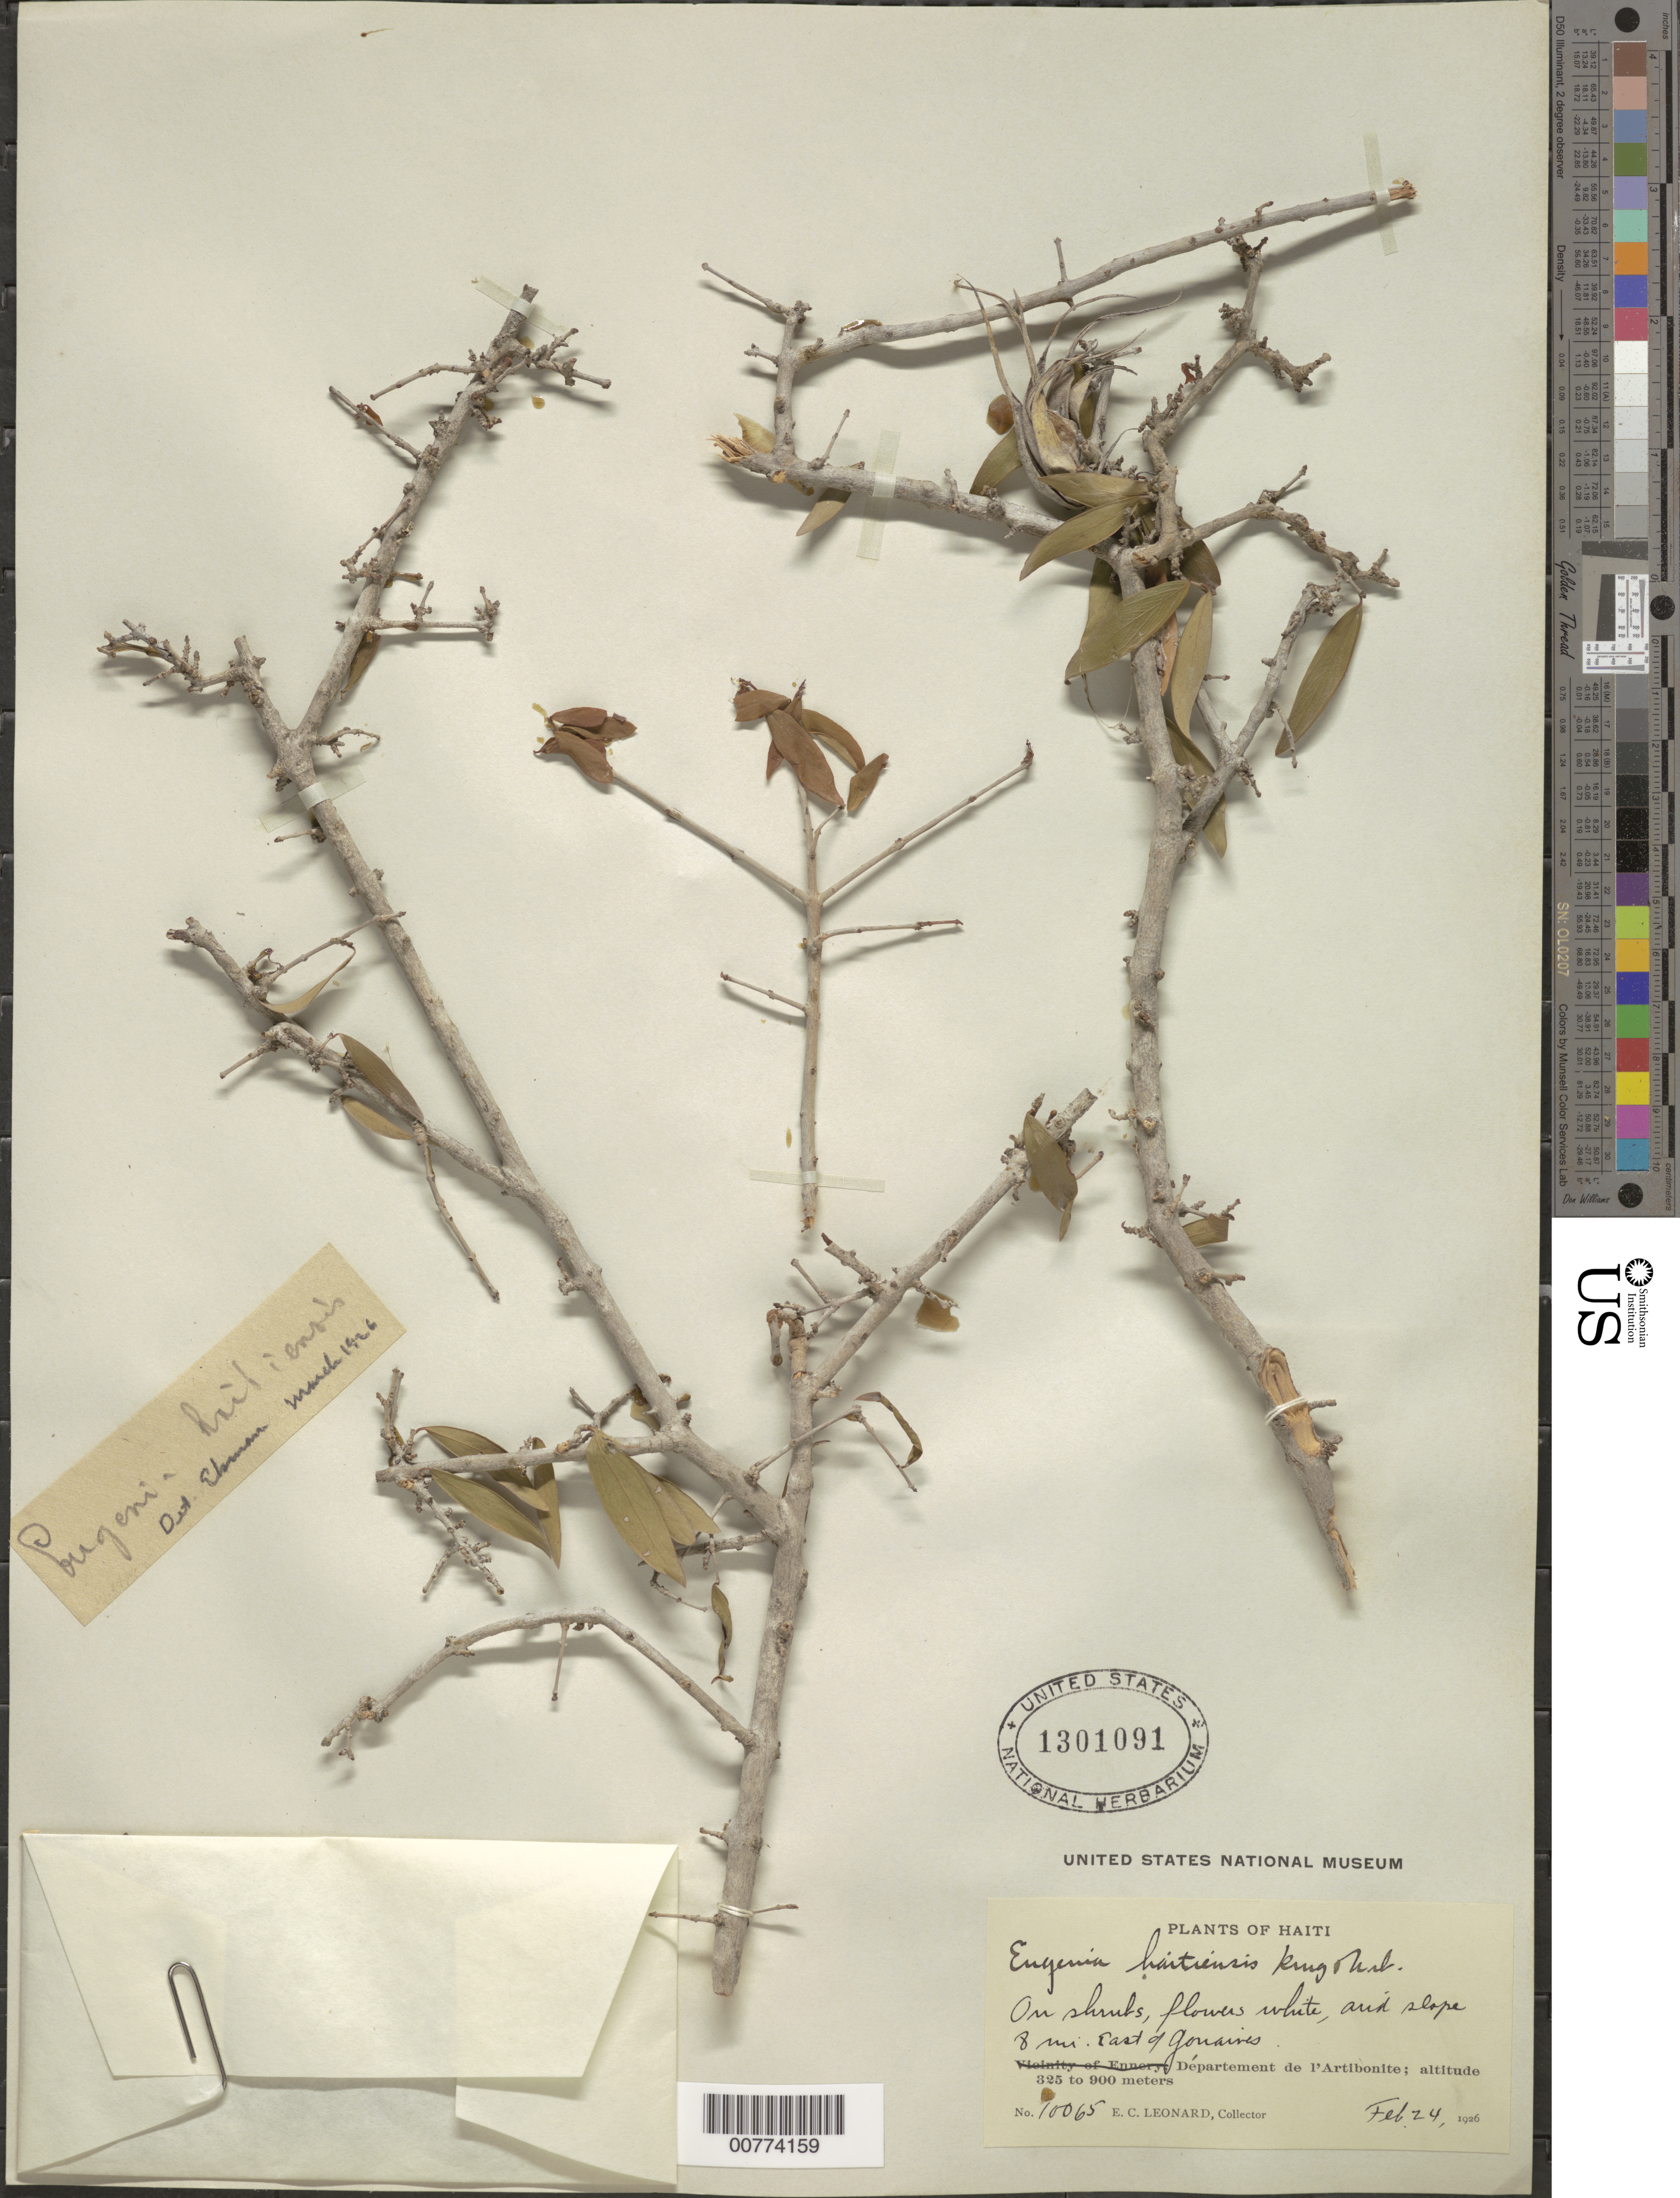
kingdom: Plantae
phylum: Tracheophyta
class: Magnoliopsida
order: Myrtales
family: Myrtaceae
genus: Eugenia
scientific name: Eugenia haitiensis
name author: Krug & Urb.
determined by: Ekman, E. L.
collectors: E. C. Leonard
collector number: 10065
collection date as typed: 24 Feb 1926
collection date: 1926-02-24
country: Haiti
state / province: Artibonite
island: Hispaniola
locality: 8 miles east of Gonaives.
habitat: Arid slope.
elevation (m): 325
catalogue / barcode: US 1301091